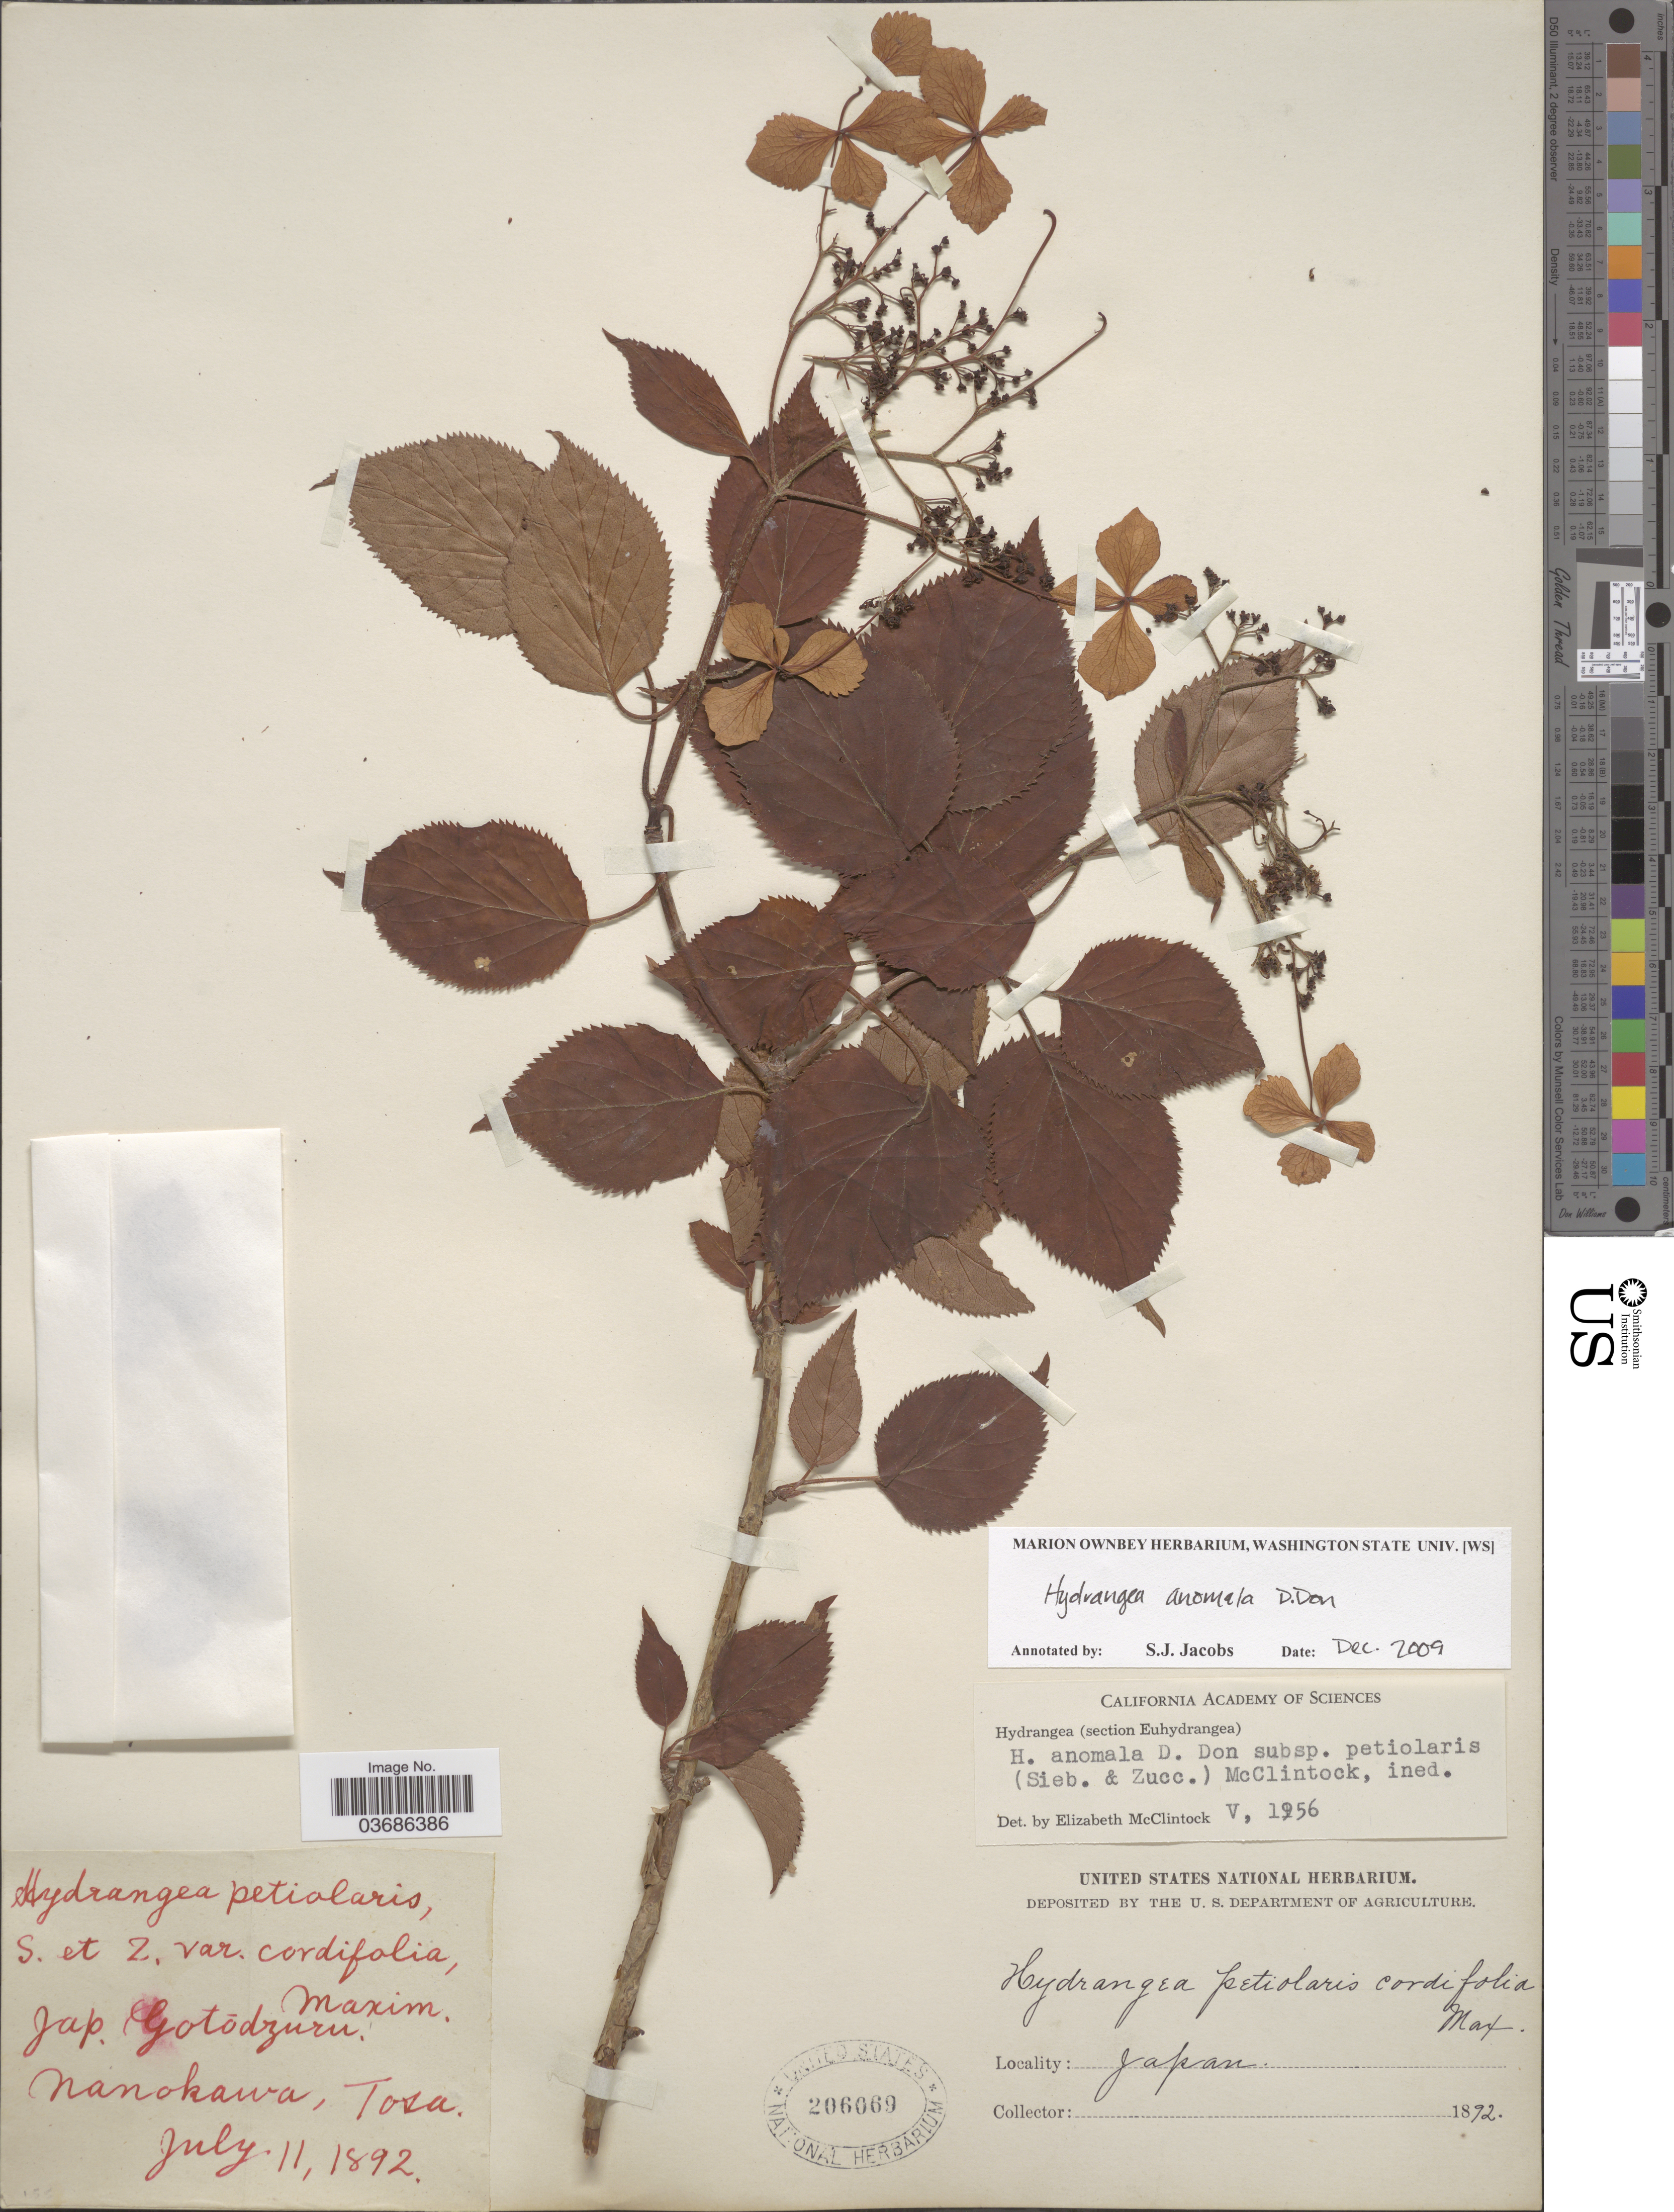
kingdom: Plantae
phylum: Tracheophyta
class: Magnoliopsida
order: Cornales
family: Hydrangeaceae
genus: Hydrangea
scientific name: Hydrangea anomala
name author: D. Don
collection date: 1892-07-11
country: Japan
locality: Nanokawa, Tosa.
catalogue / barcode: US 206069